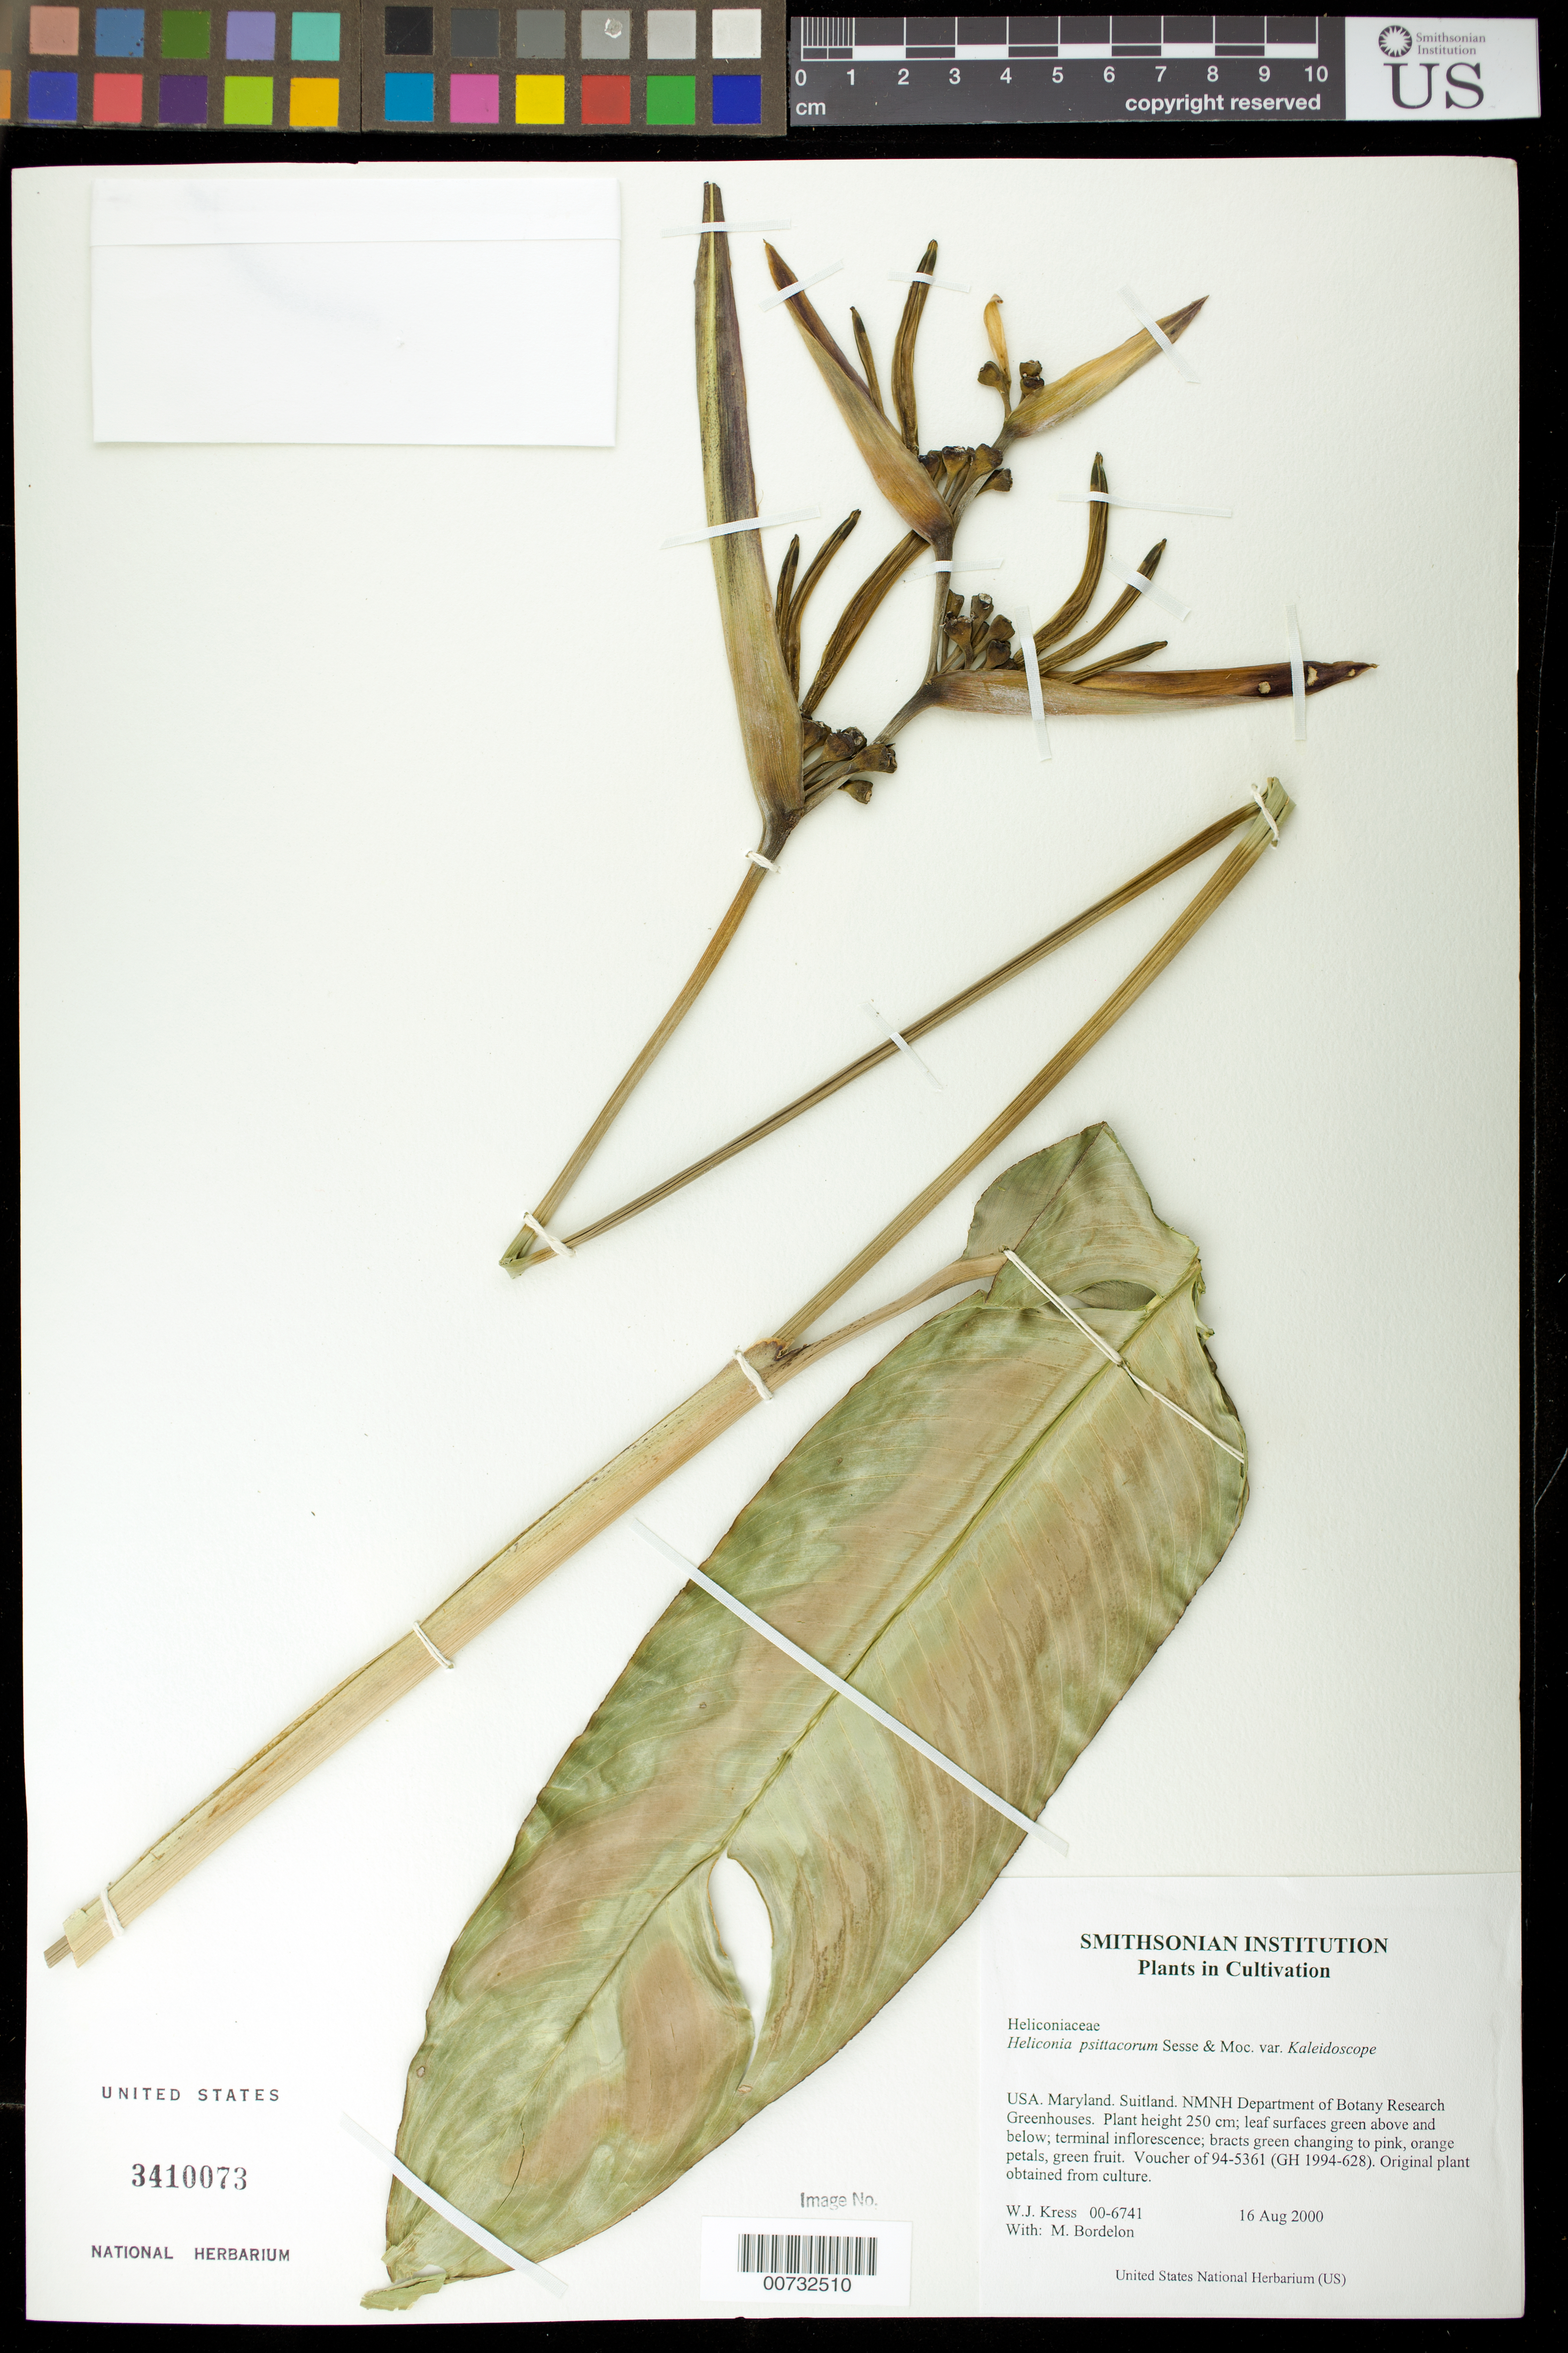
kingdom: Plantae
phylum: Tracheophyta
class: Liliopsida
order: Zingiberales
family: Heliconiaceae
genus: Heliconia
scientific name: Heliconia psittacorum 'Kaleidoscope'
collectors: W. J. Kress & M. Bordelon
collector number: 00-6741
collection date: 2000-08-16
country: United States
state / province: Maryland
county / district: Prince George's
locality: NMNH Botany Research Greenhouses. Suitland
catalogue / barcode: US 3410073